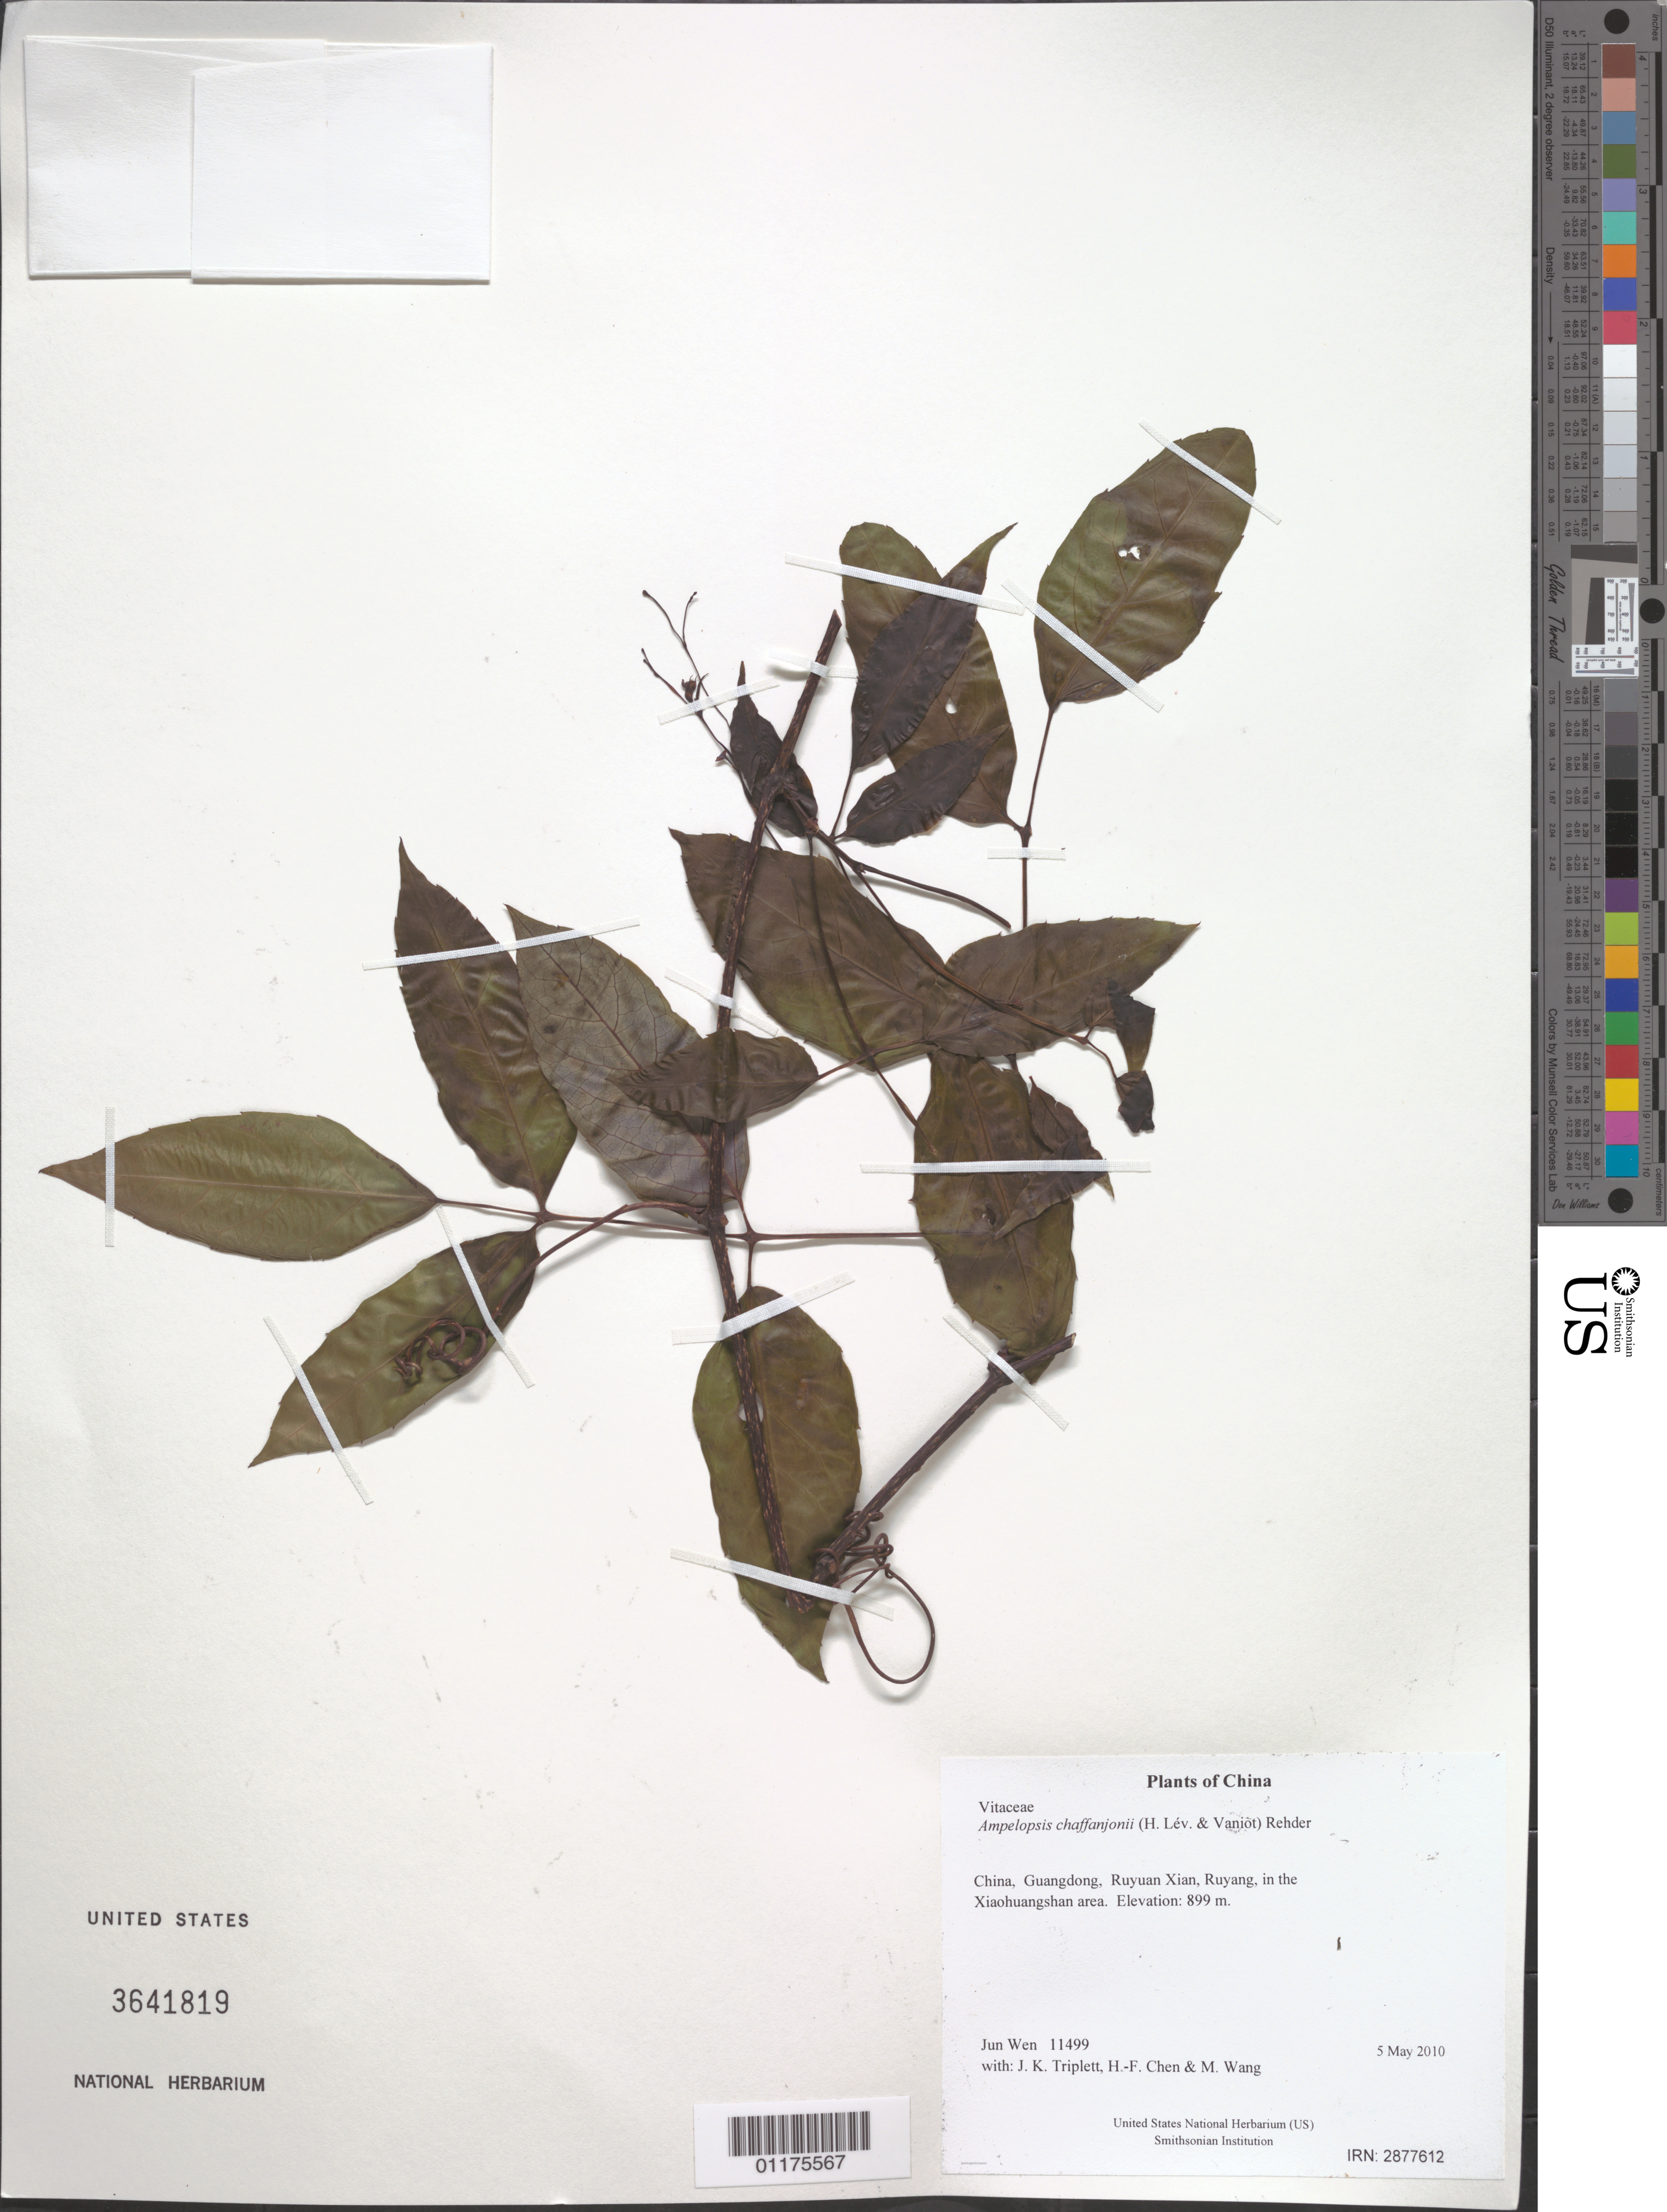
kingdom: Plantae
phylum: Tracheophyta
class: Magnoliopsida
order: Vitales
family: Vitaceae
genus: Ampelopsis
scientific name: Ampelopsis chaffanjonii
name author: (H. Lév. & Vaniot) Rehder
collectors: J. Wen, J. K. Triplett, H.-F. Chen & M. Wang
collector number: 11499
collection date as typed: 5 May 2010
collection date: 2010-05-05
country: China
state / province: Guangdong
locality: Ruyuan Xian, Ruyang, in the Xiaohuangshan area.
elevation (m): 899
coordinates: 24 54.721 N, 113 02.326 E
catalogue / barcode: US 3641819